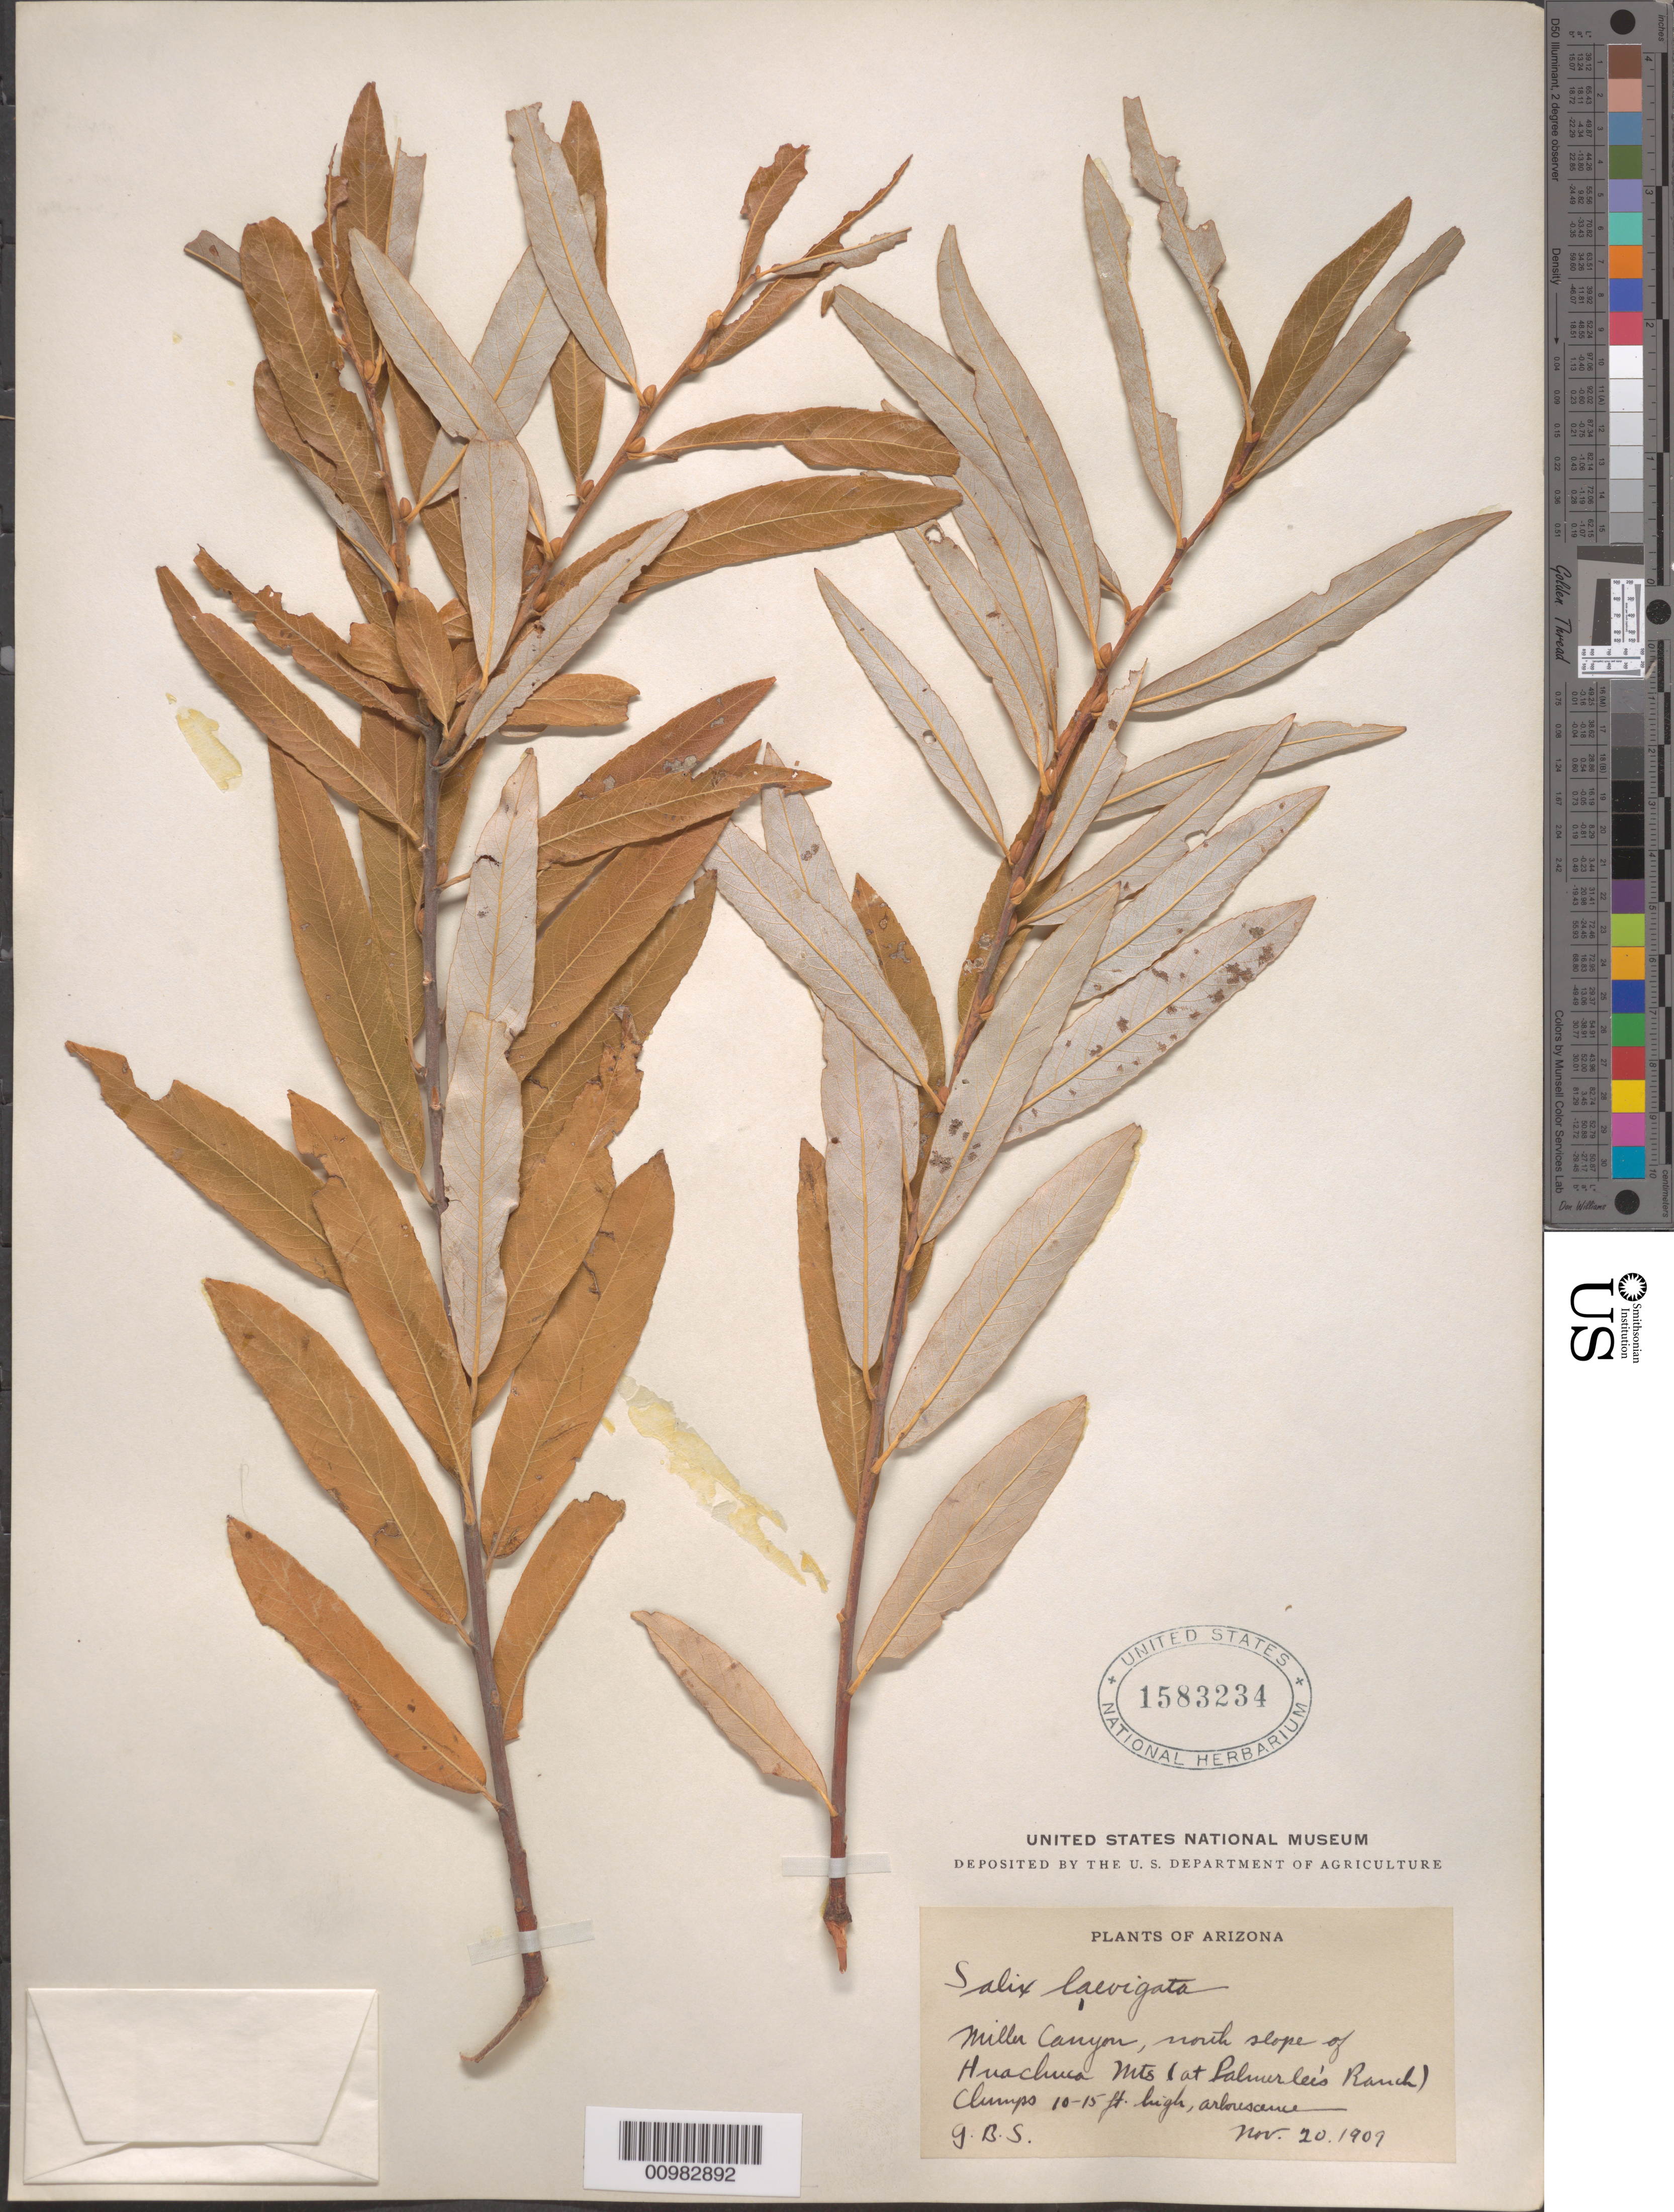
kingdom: Plantae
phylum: Tracheophyta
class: Magnoliopsida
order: Malpighiales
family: Salicaceae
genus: Salix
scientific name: Salix lasiolepis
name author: Benth.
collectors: G. B. Sudworth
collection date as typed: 20 Nov 1907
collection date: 1907-11-20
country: United States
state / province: Arizona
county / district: Cochise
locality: Miller Canyon, north slope of Huachuca Mountains at Palmerlee's Ranch.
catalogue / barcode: US 1583234